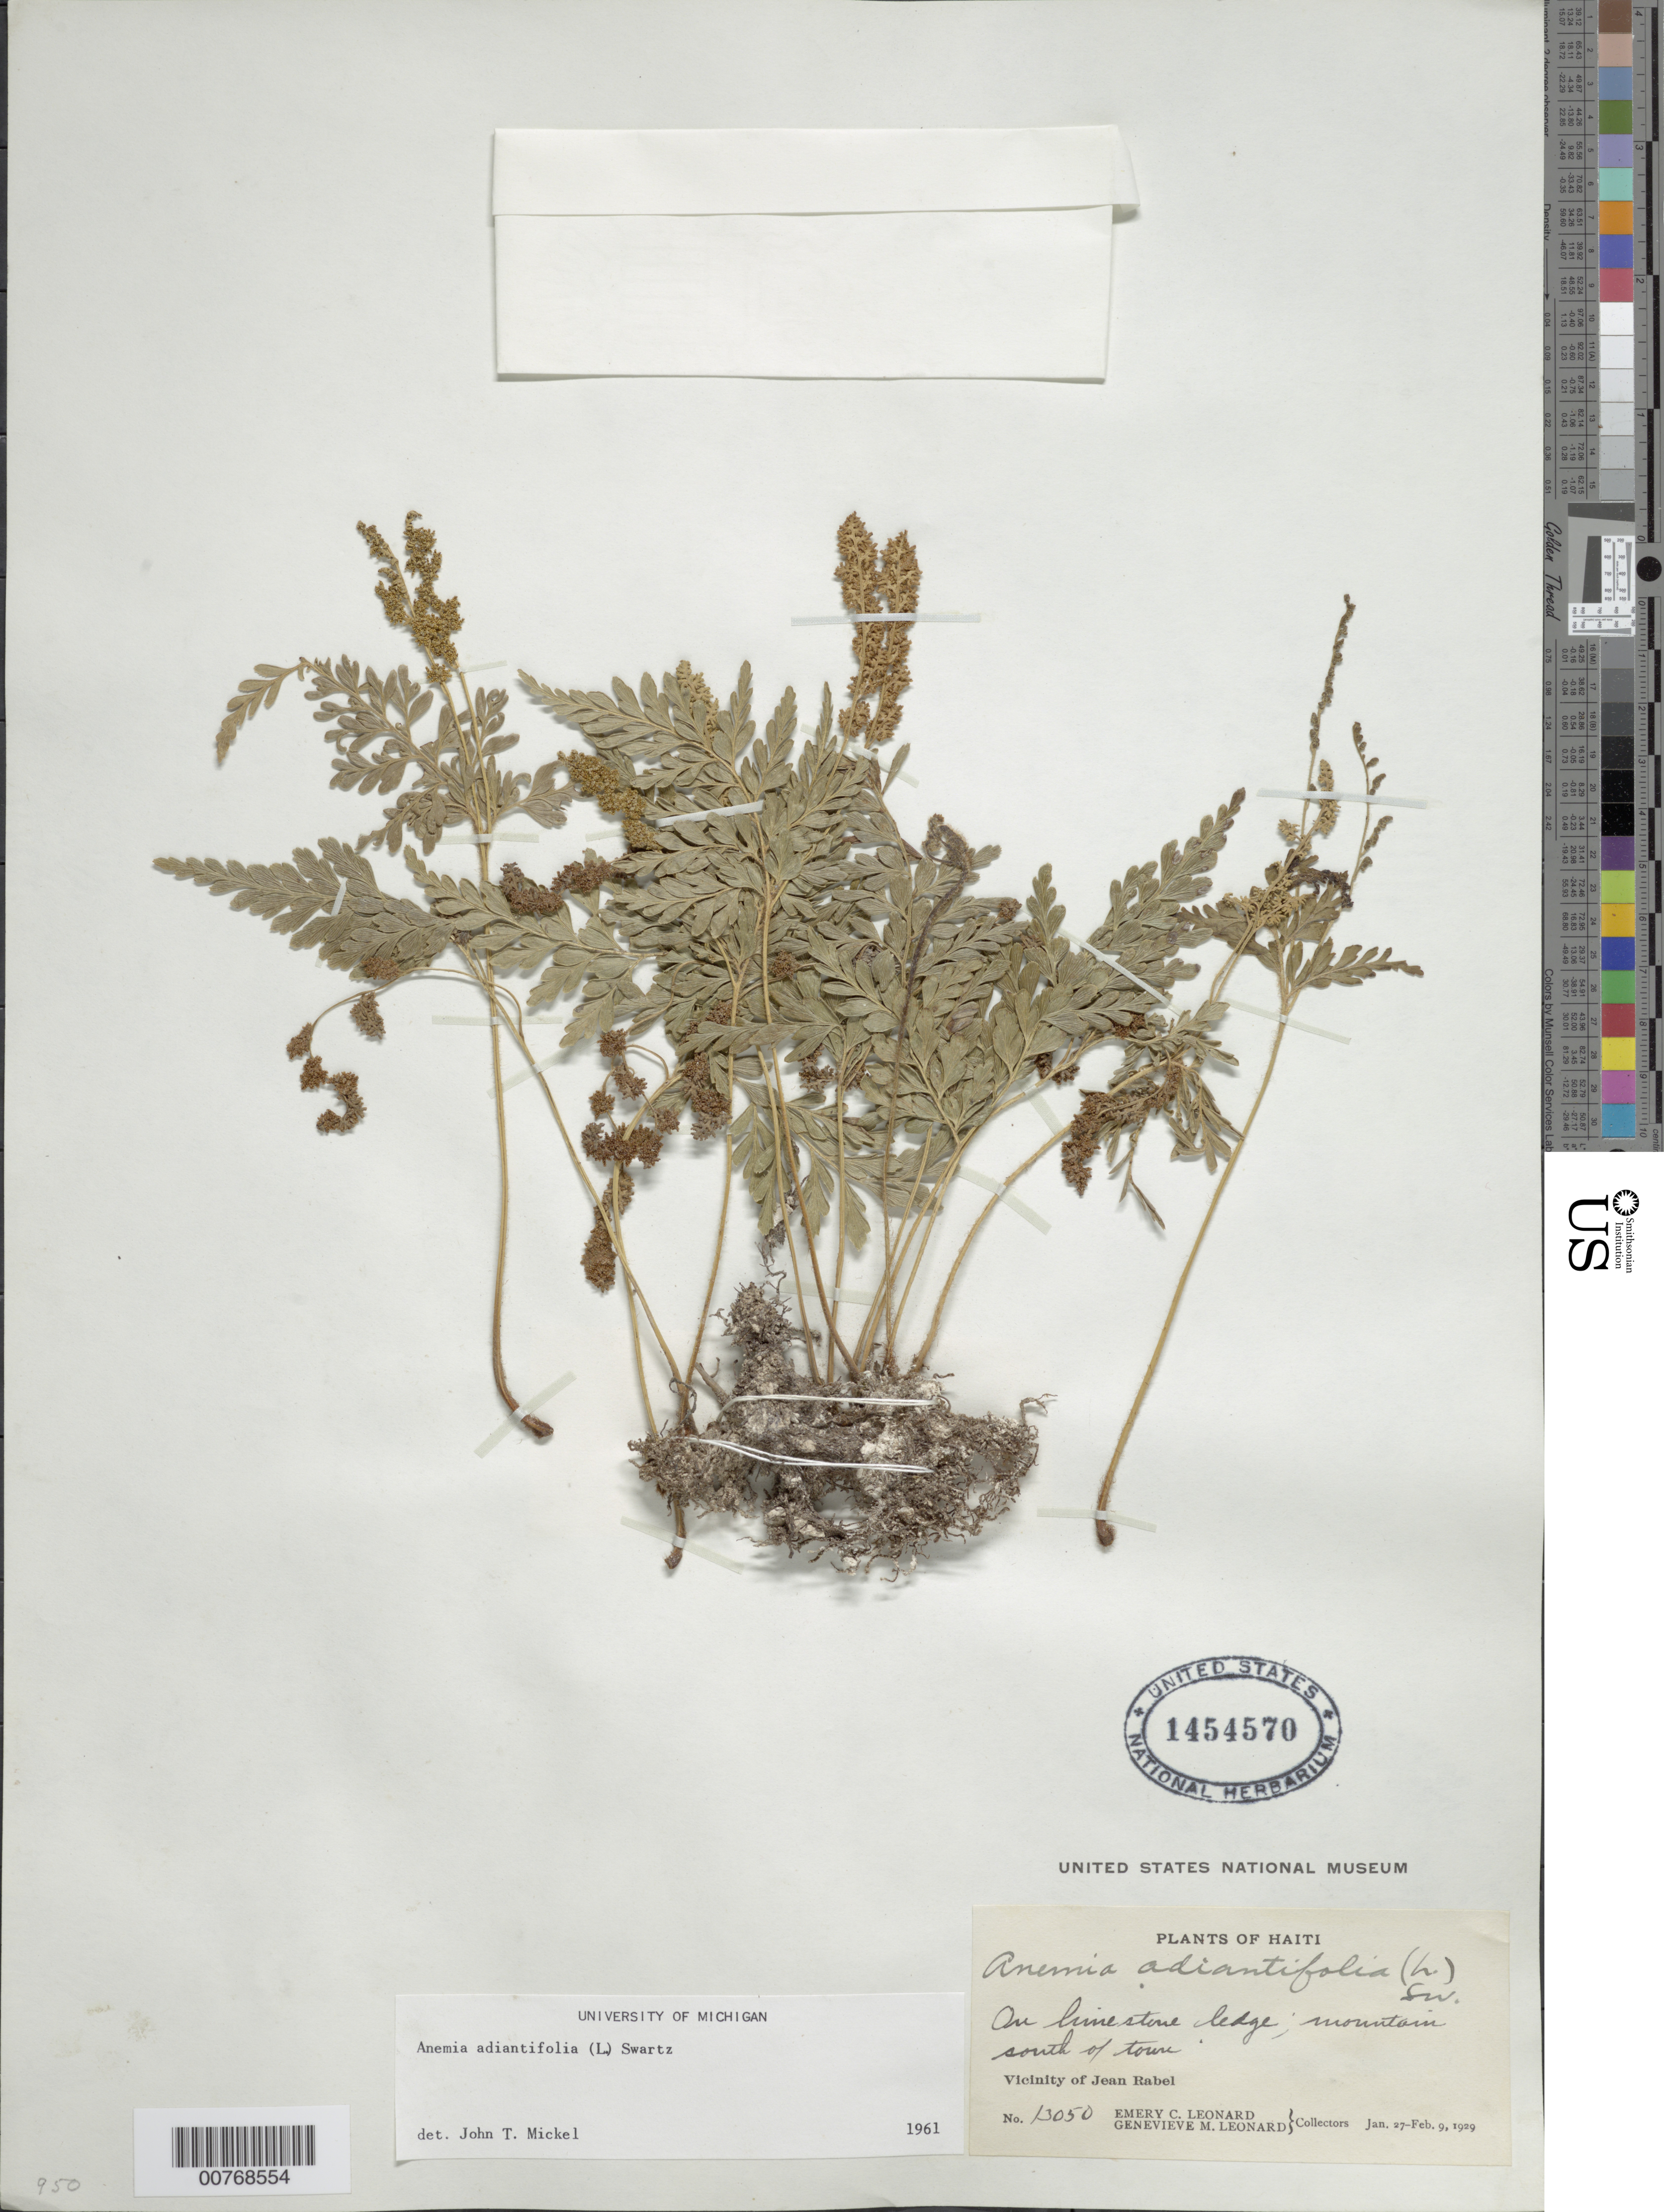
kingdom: Plantae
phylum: Tracheophyta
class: Polypodiopsida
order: Schizaeales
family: Anemiaceae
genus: Anemia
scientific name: Anemia adiantifolia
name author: (L.) Sw.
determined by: Mickel, J. T., (NY), New York Botanical Garden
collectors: E. C. Leonard & G. M. Leonard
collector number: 13050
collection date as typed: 27 Feb 1929 09 Feb 1929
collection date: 1929-02-09/1929-02-27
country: Haiti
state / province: Nord-Óuest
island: Hispaniola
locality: Vicinity of Jean Rabel. Mountain south of town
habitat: On limestone ledge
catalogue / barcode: US 1454570